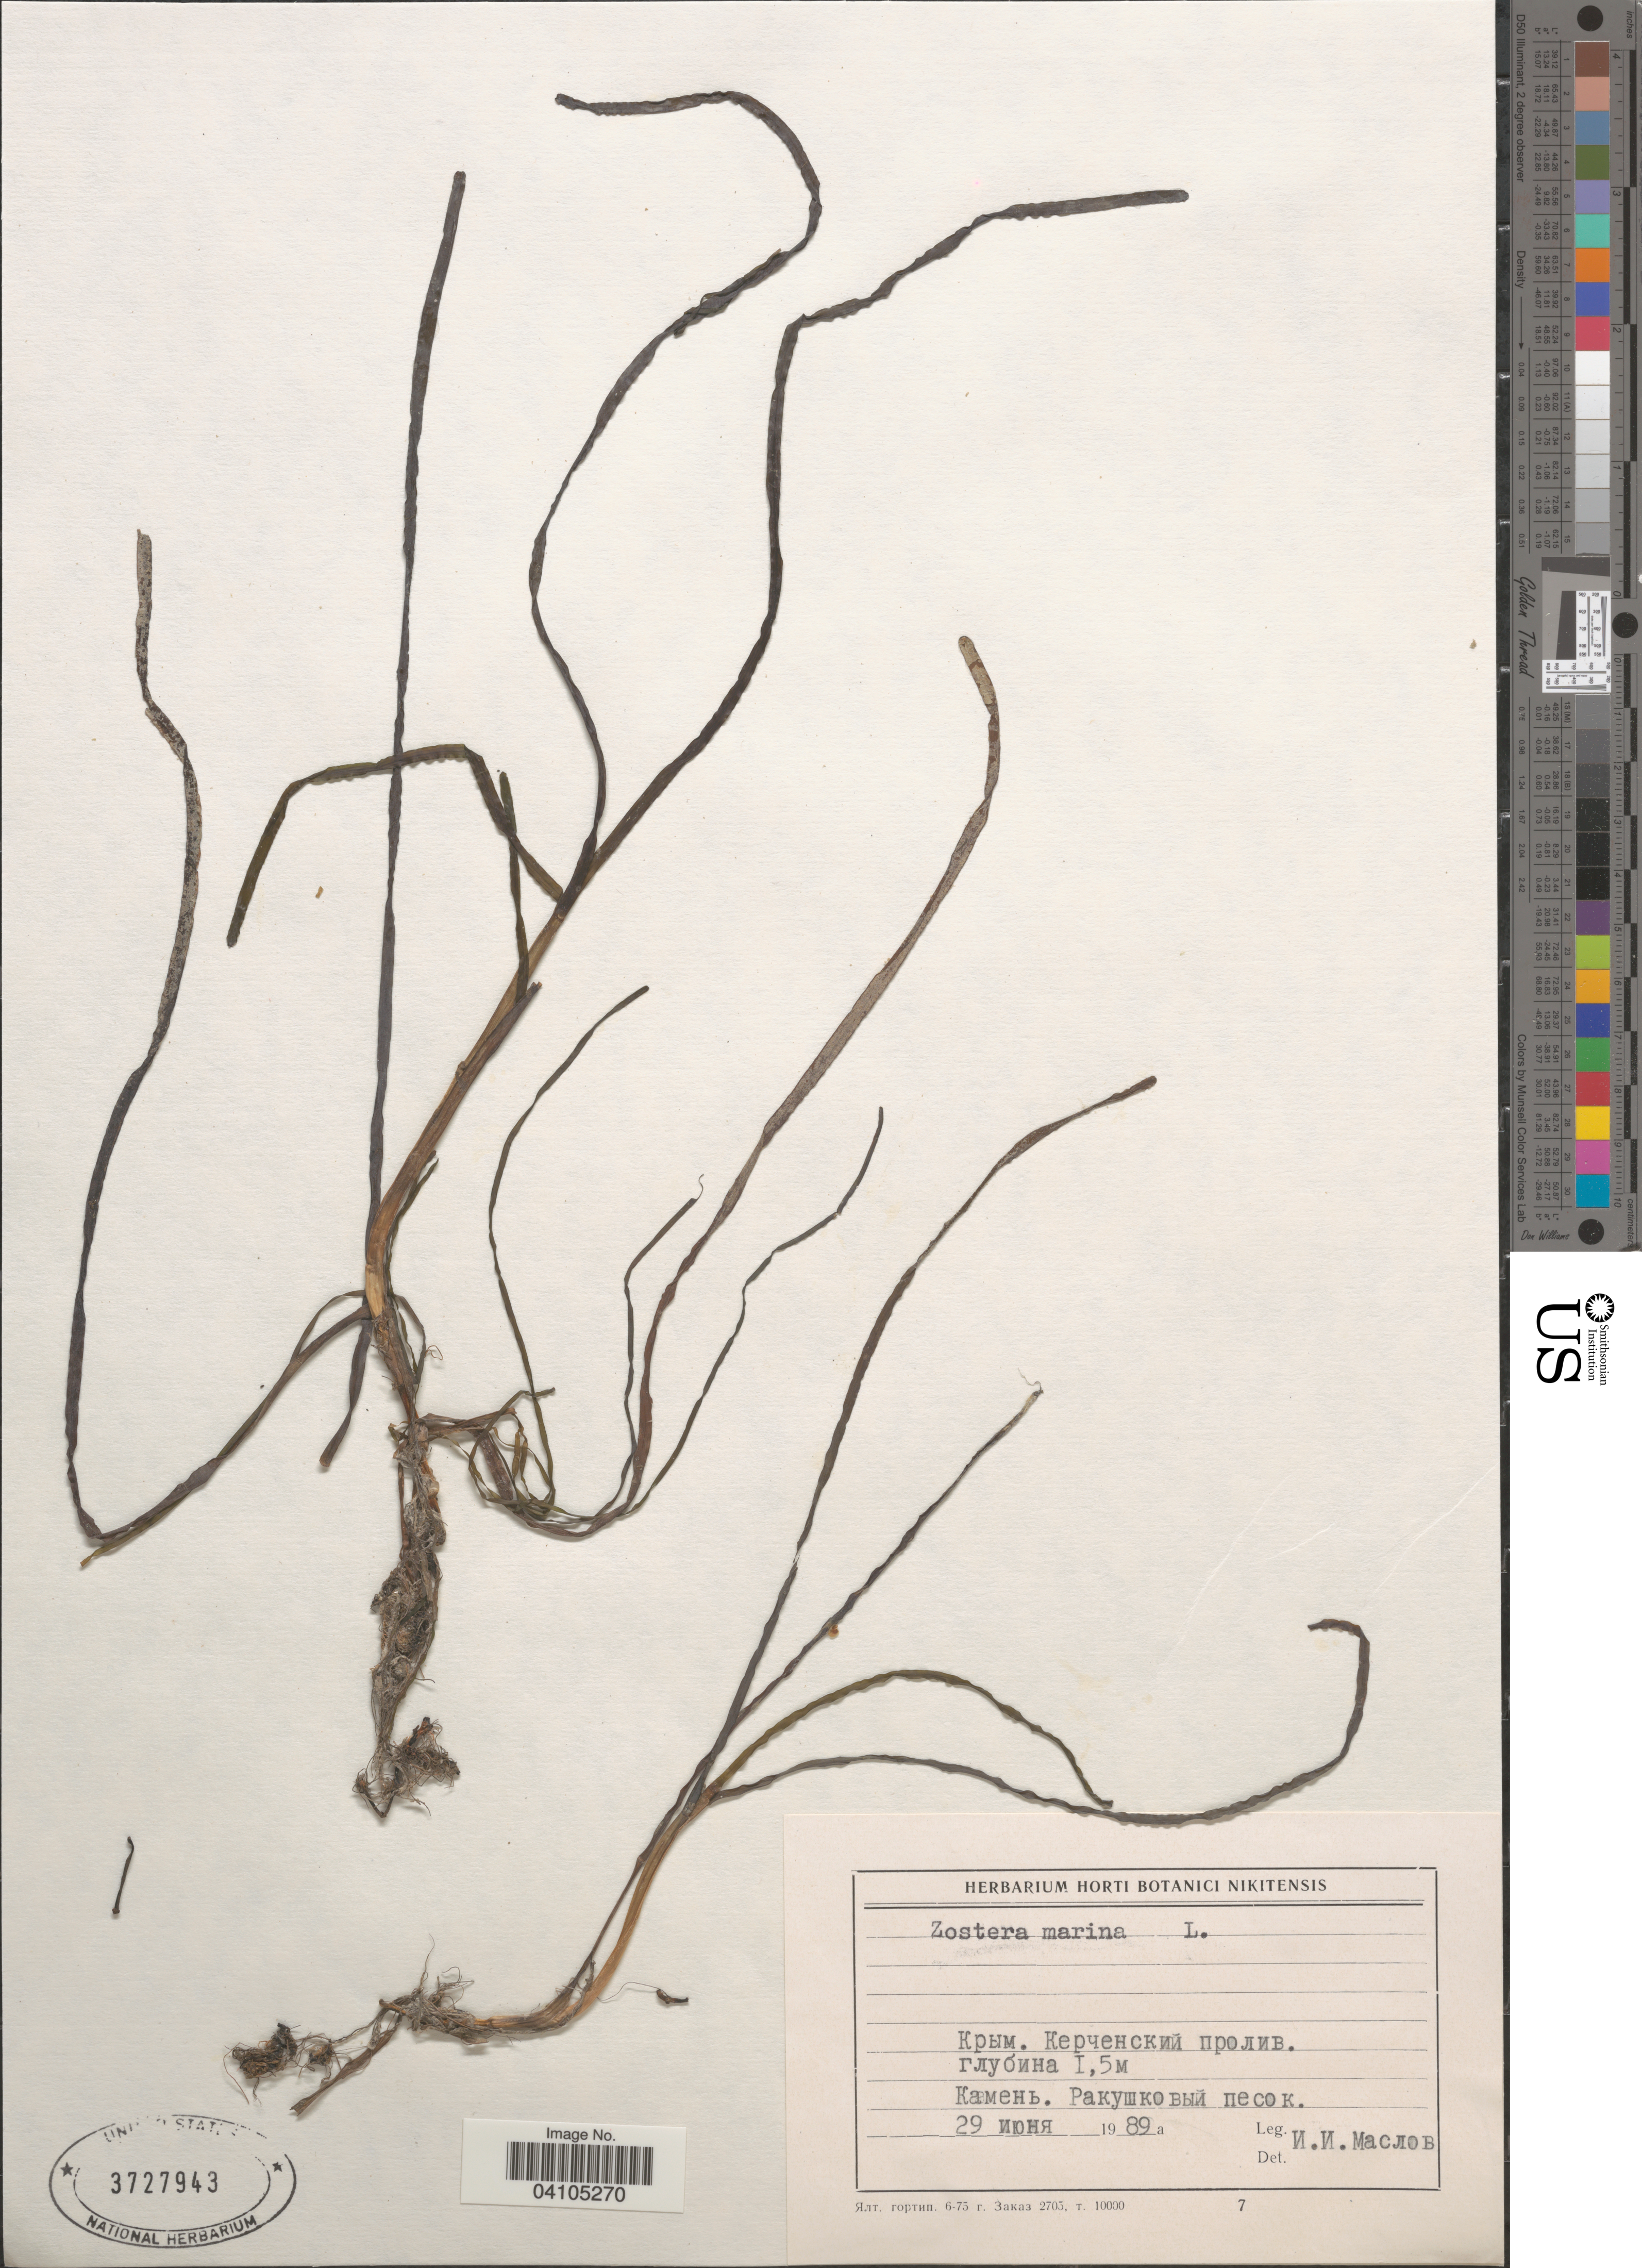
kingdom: Plantae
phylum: Tracheophyta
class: Liliopsida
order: Alismatales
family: Zosteraceae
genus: Zostera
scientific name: Zostera marina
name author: L.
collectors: I. Maslov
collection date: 1989-06-29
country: Ukraine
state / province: Crimea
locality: Kerch Strait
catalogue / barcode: US 3727943